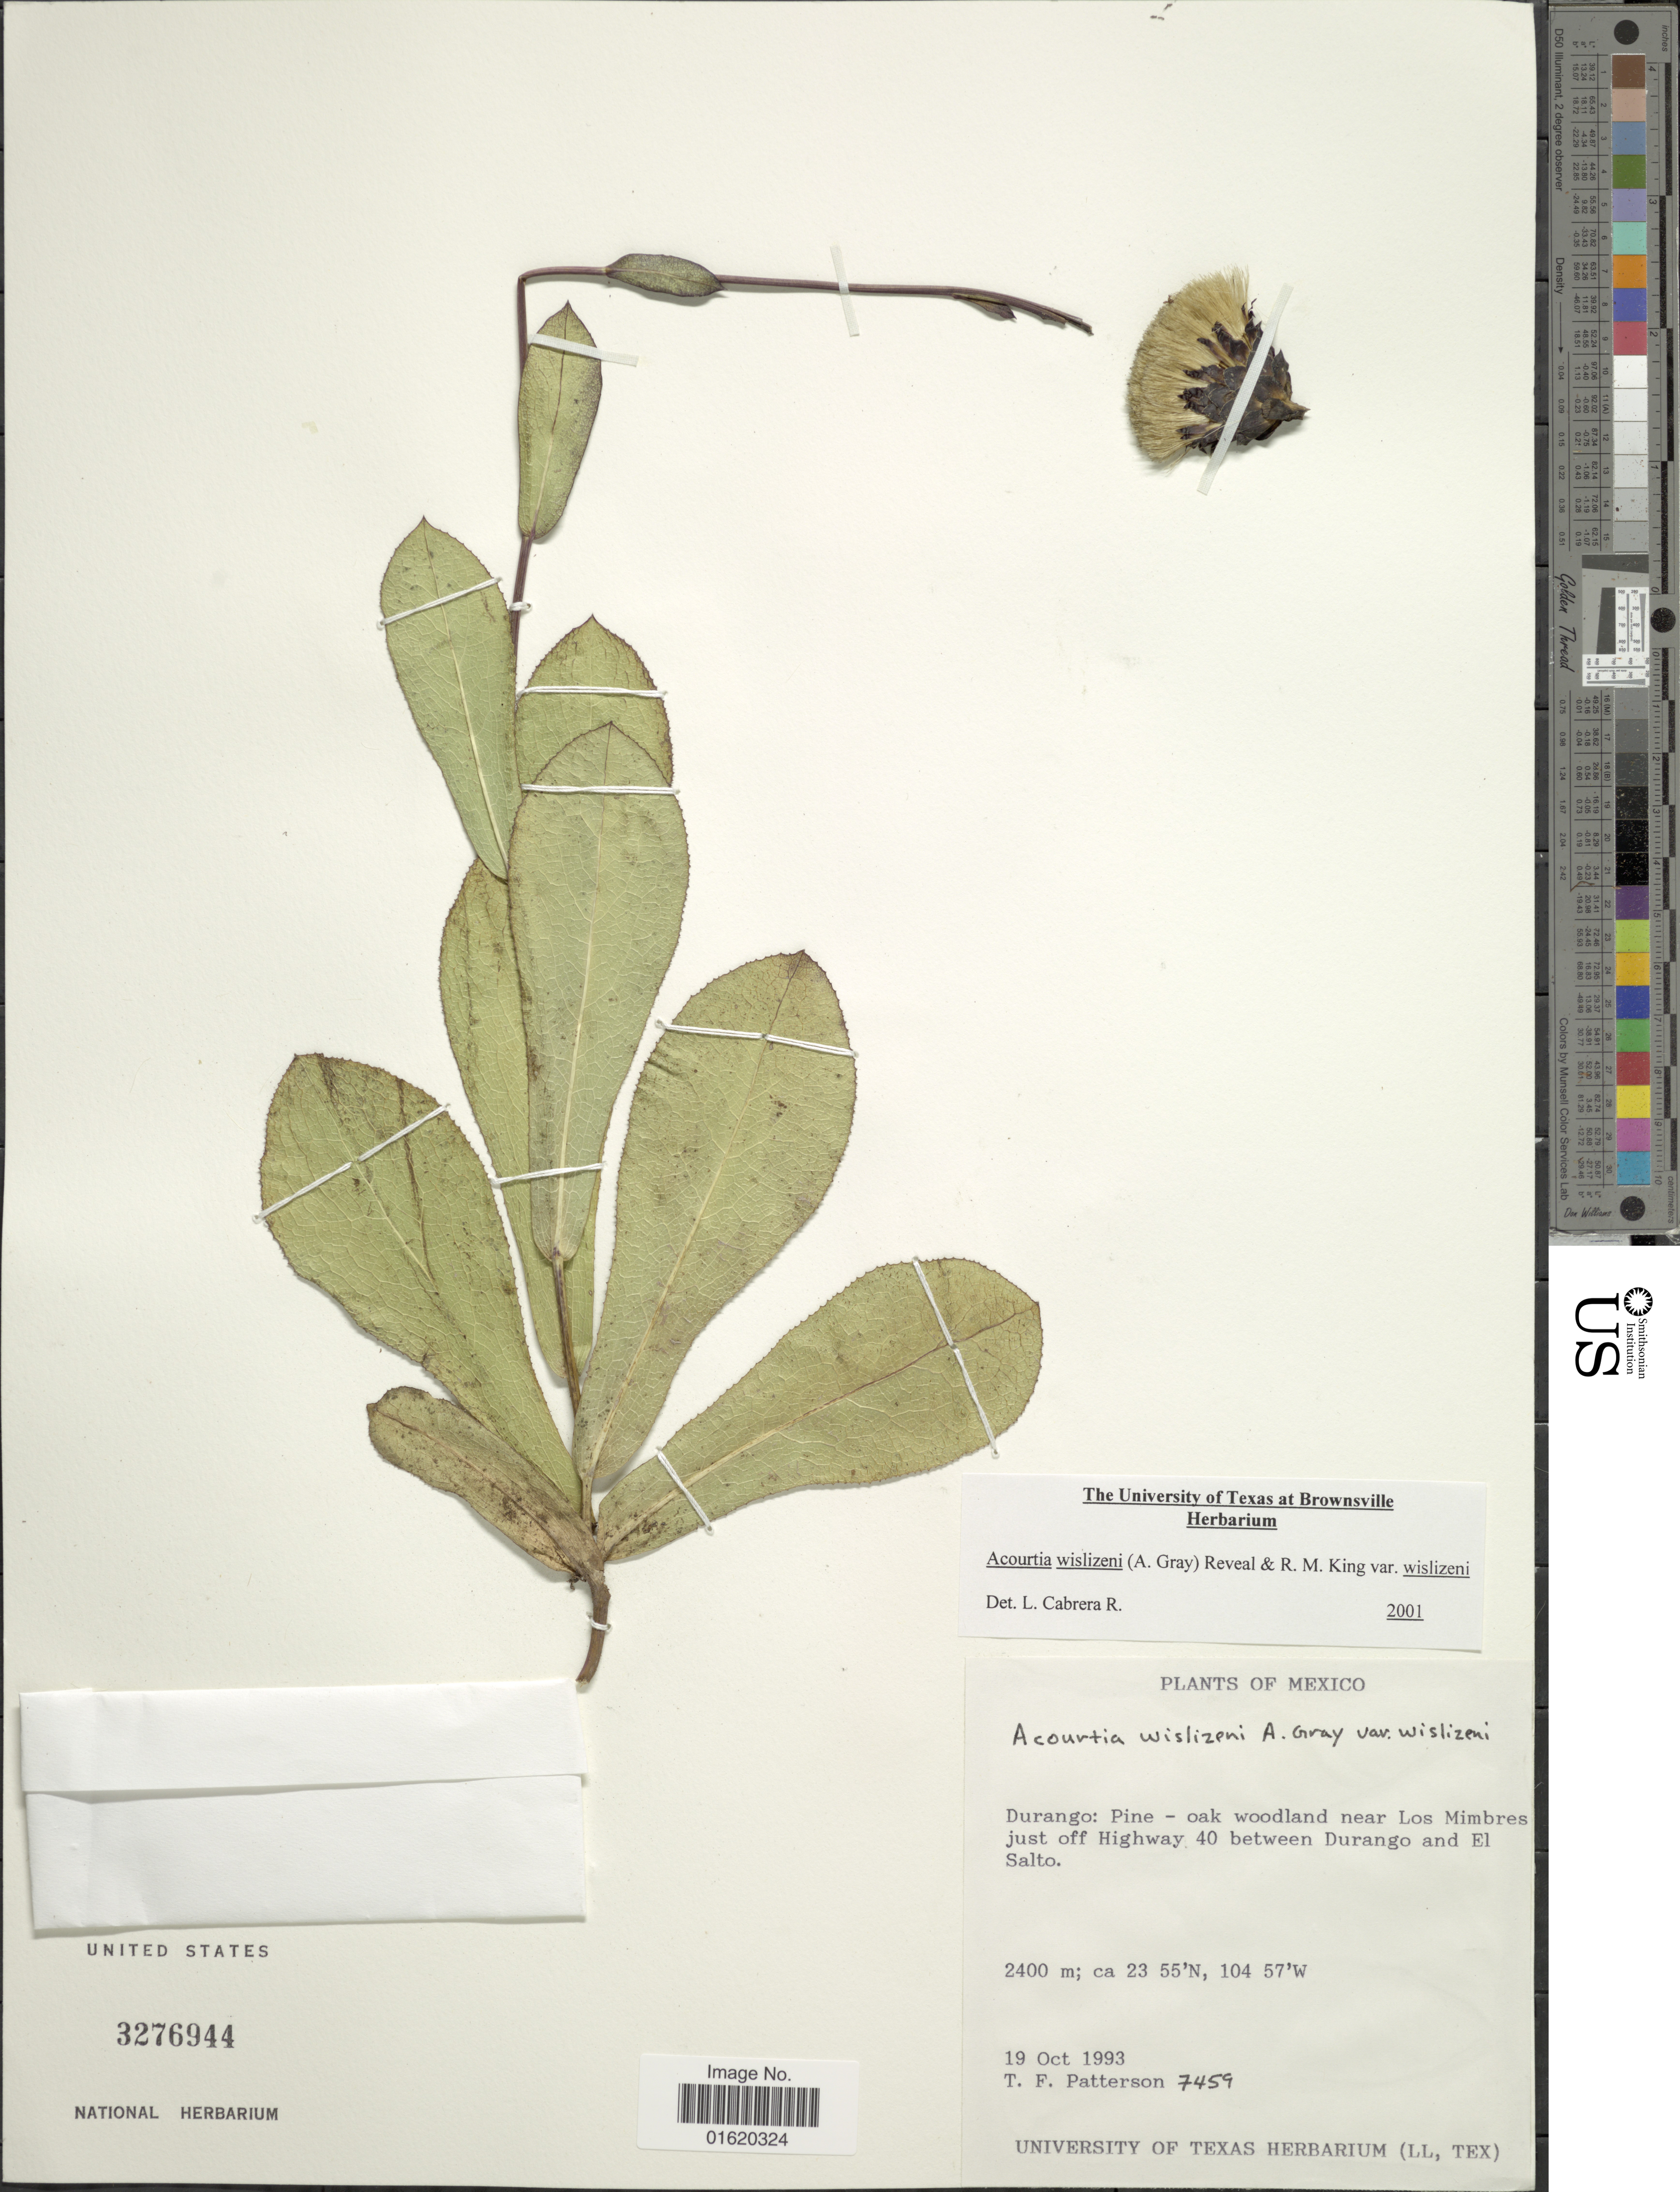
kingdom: Plantae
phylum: Tracheophyta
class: Magnoliopsida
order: Asterales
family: Asteraceae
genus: Acourtia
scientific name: Acourtia wislizenii var. wislizenii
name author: (A. Gray) Reveal & R.M. King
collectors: T. Patterson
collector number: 7459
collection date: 1993-10-19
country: Mexico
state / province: Durango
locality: Pine-oak woodland near Los Mimbres just, of Highway 40 between Durango and El Salto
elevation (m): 2400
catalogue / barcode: US 3276944